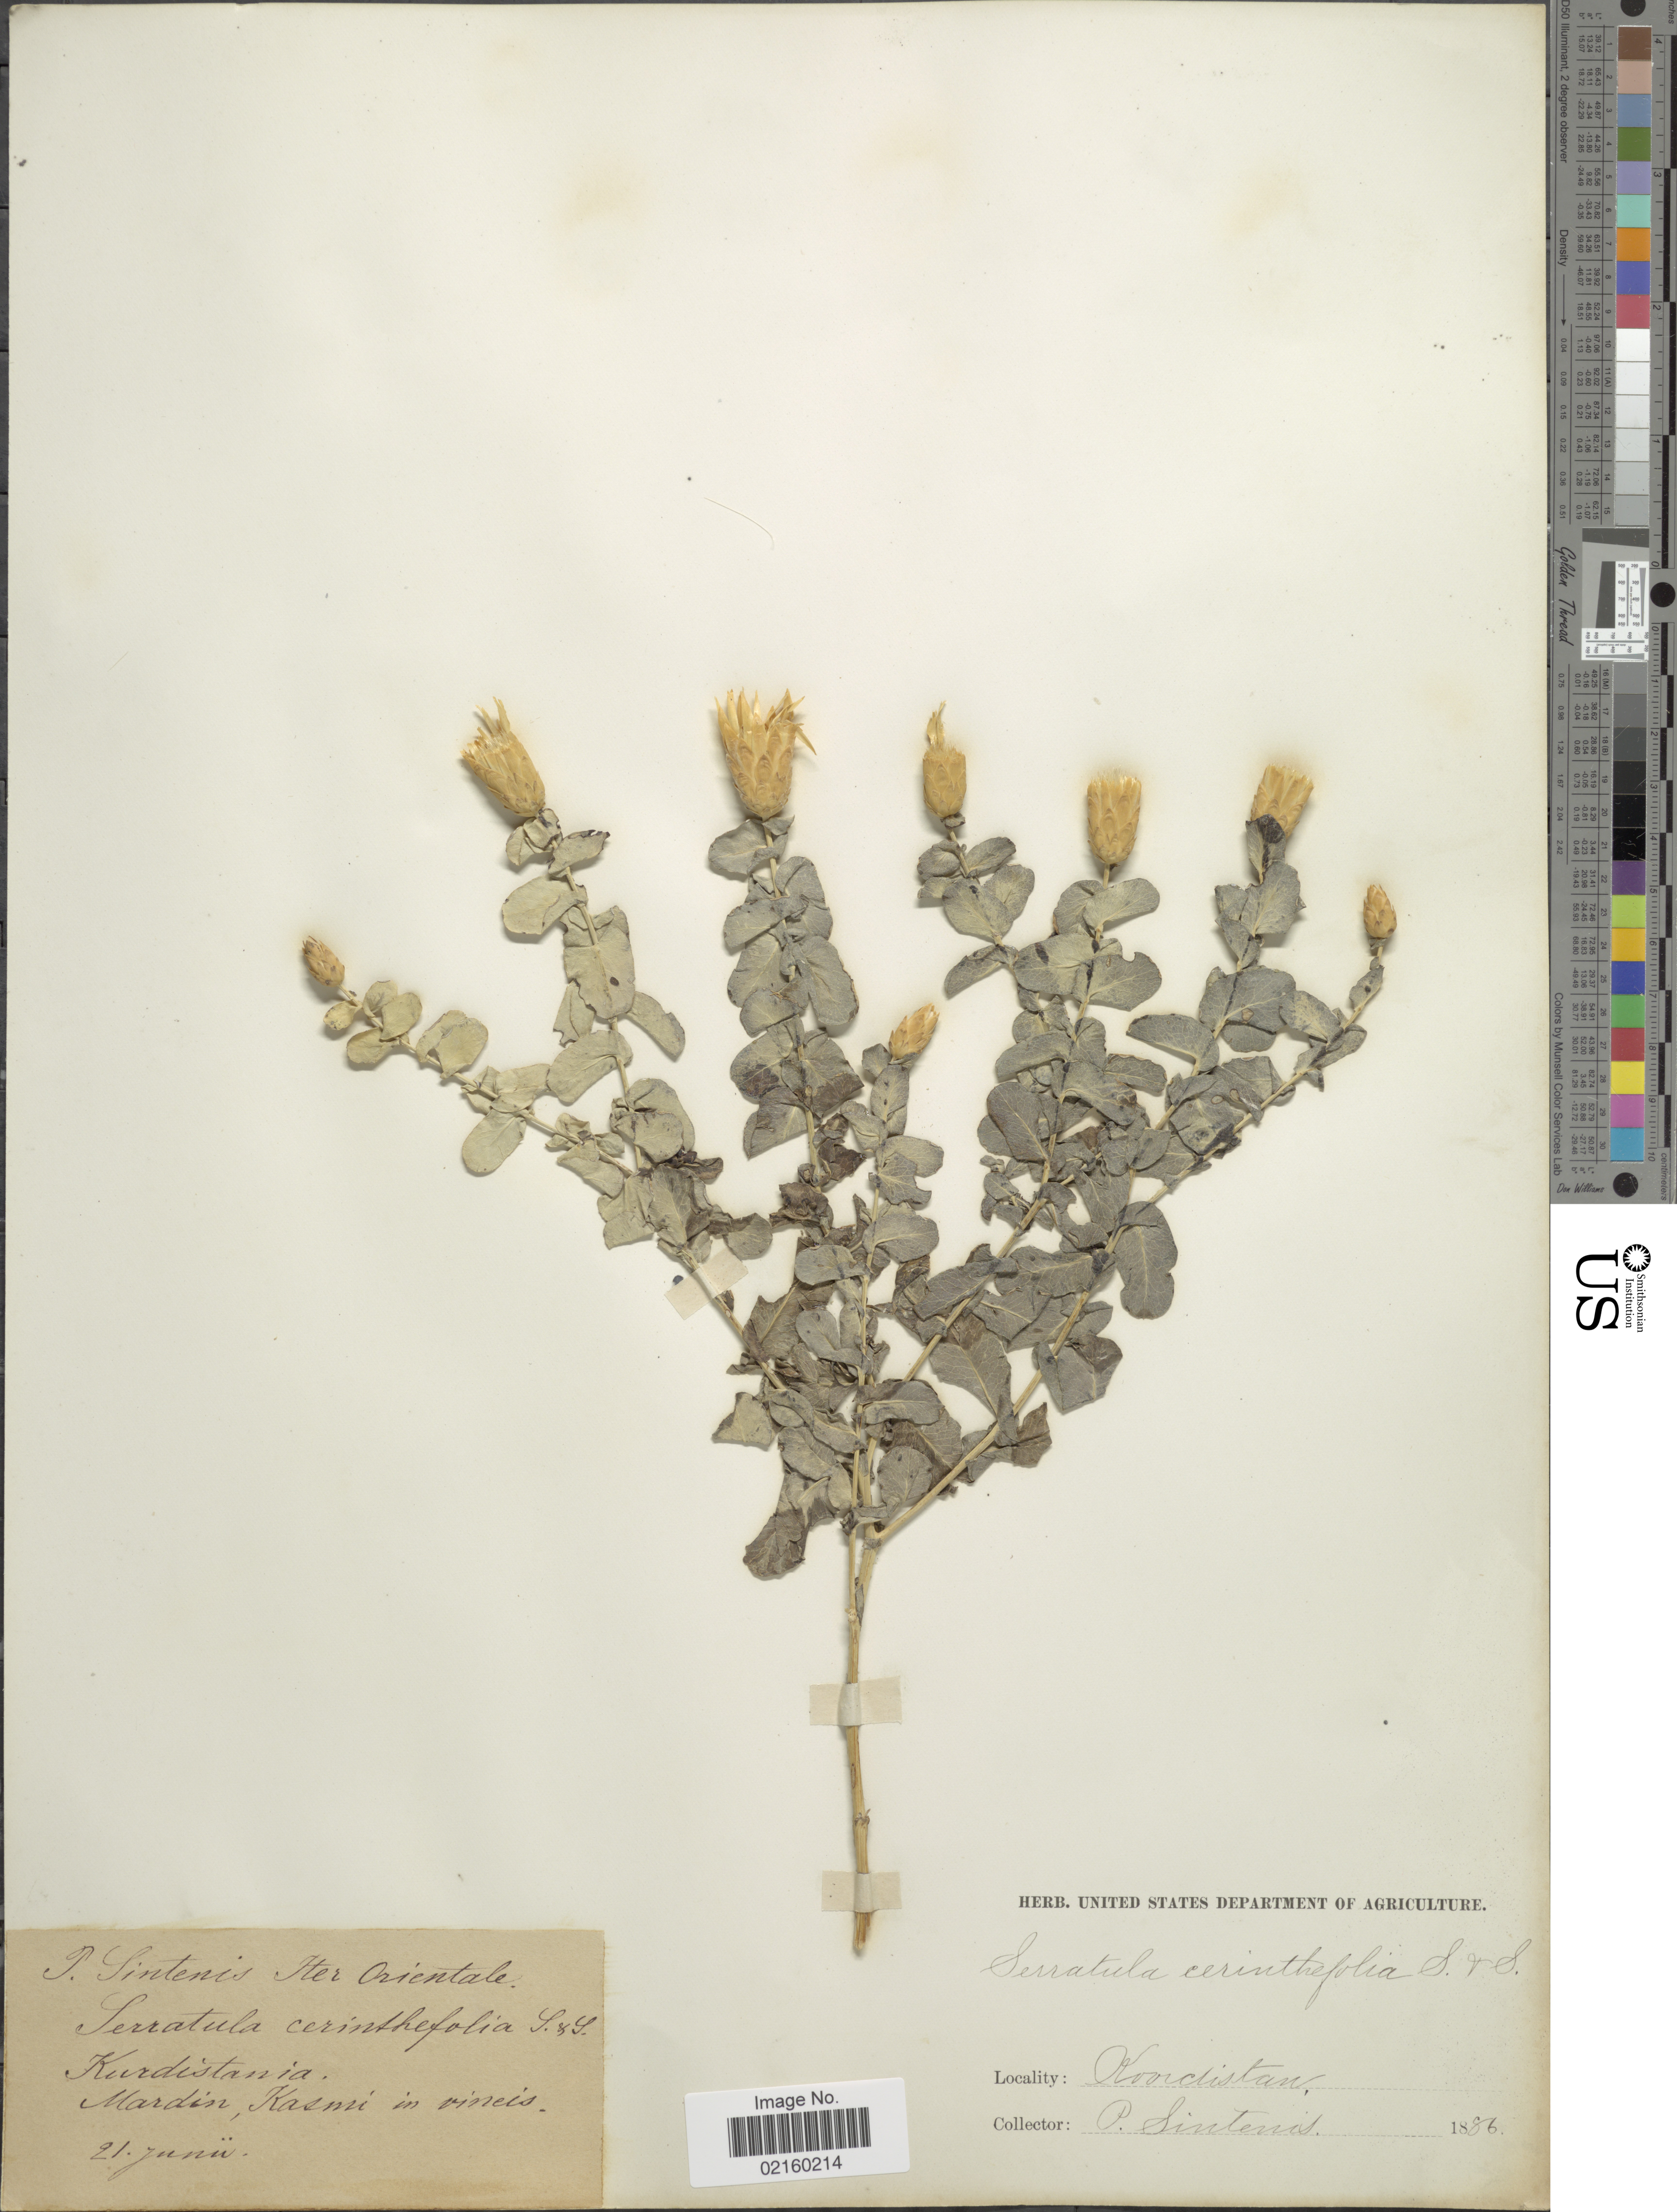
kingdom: Plantae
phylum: Tracheophyta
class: Magnoliopsida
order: Asterales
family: Asteraceae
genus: Serratula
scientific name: Serratula cerinthefolia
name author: Sibth. & Sm.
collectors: P. Sintenis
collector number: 1085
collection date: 1888-06-21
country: Turkey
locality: Kurdistania, Mardin, Kasmi in vineis.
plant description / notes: This collection is part of Paul Sintenis' “Iter Orientale 1888” trip, and the collector number is 1085.